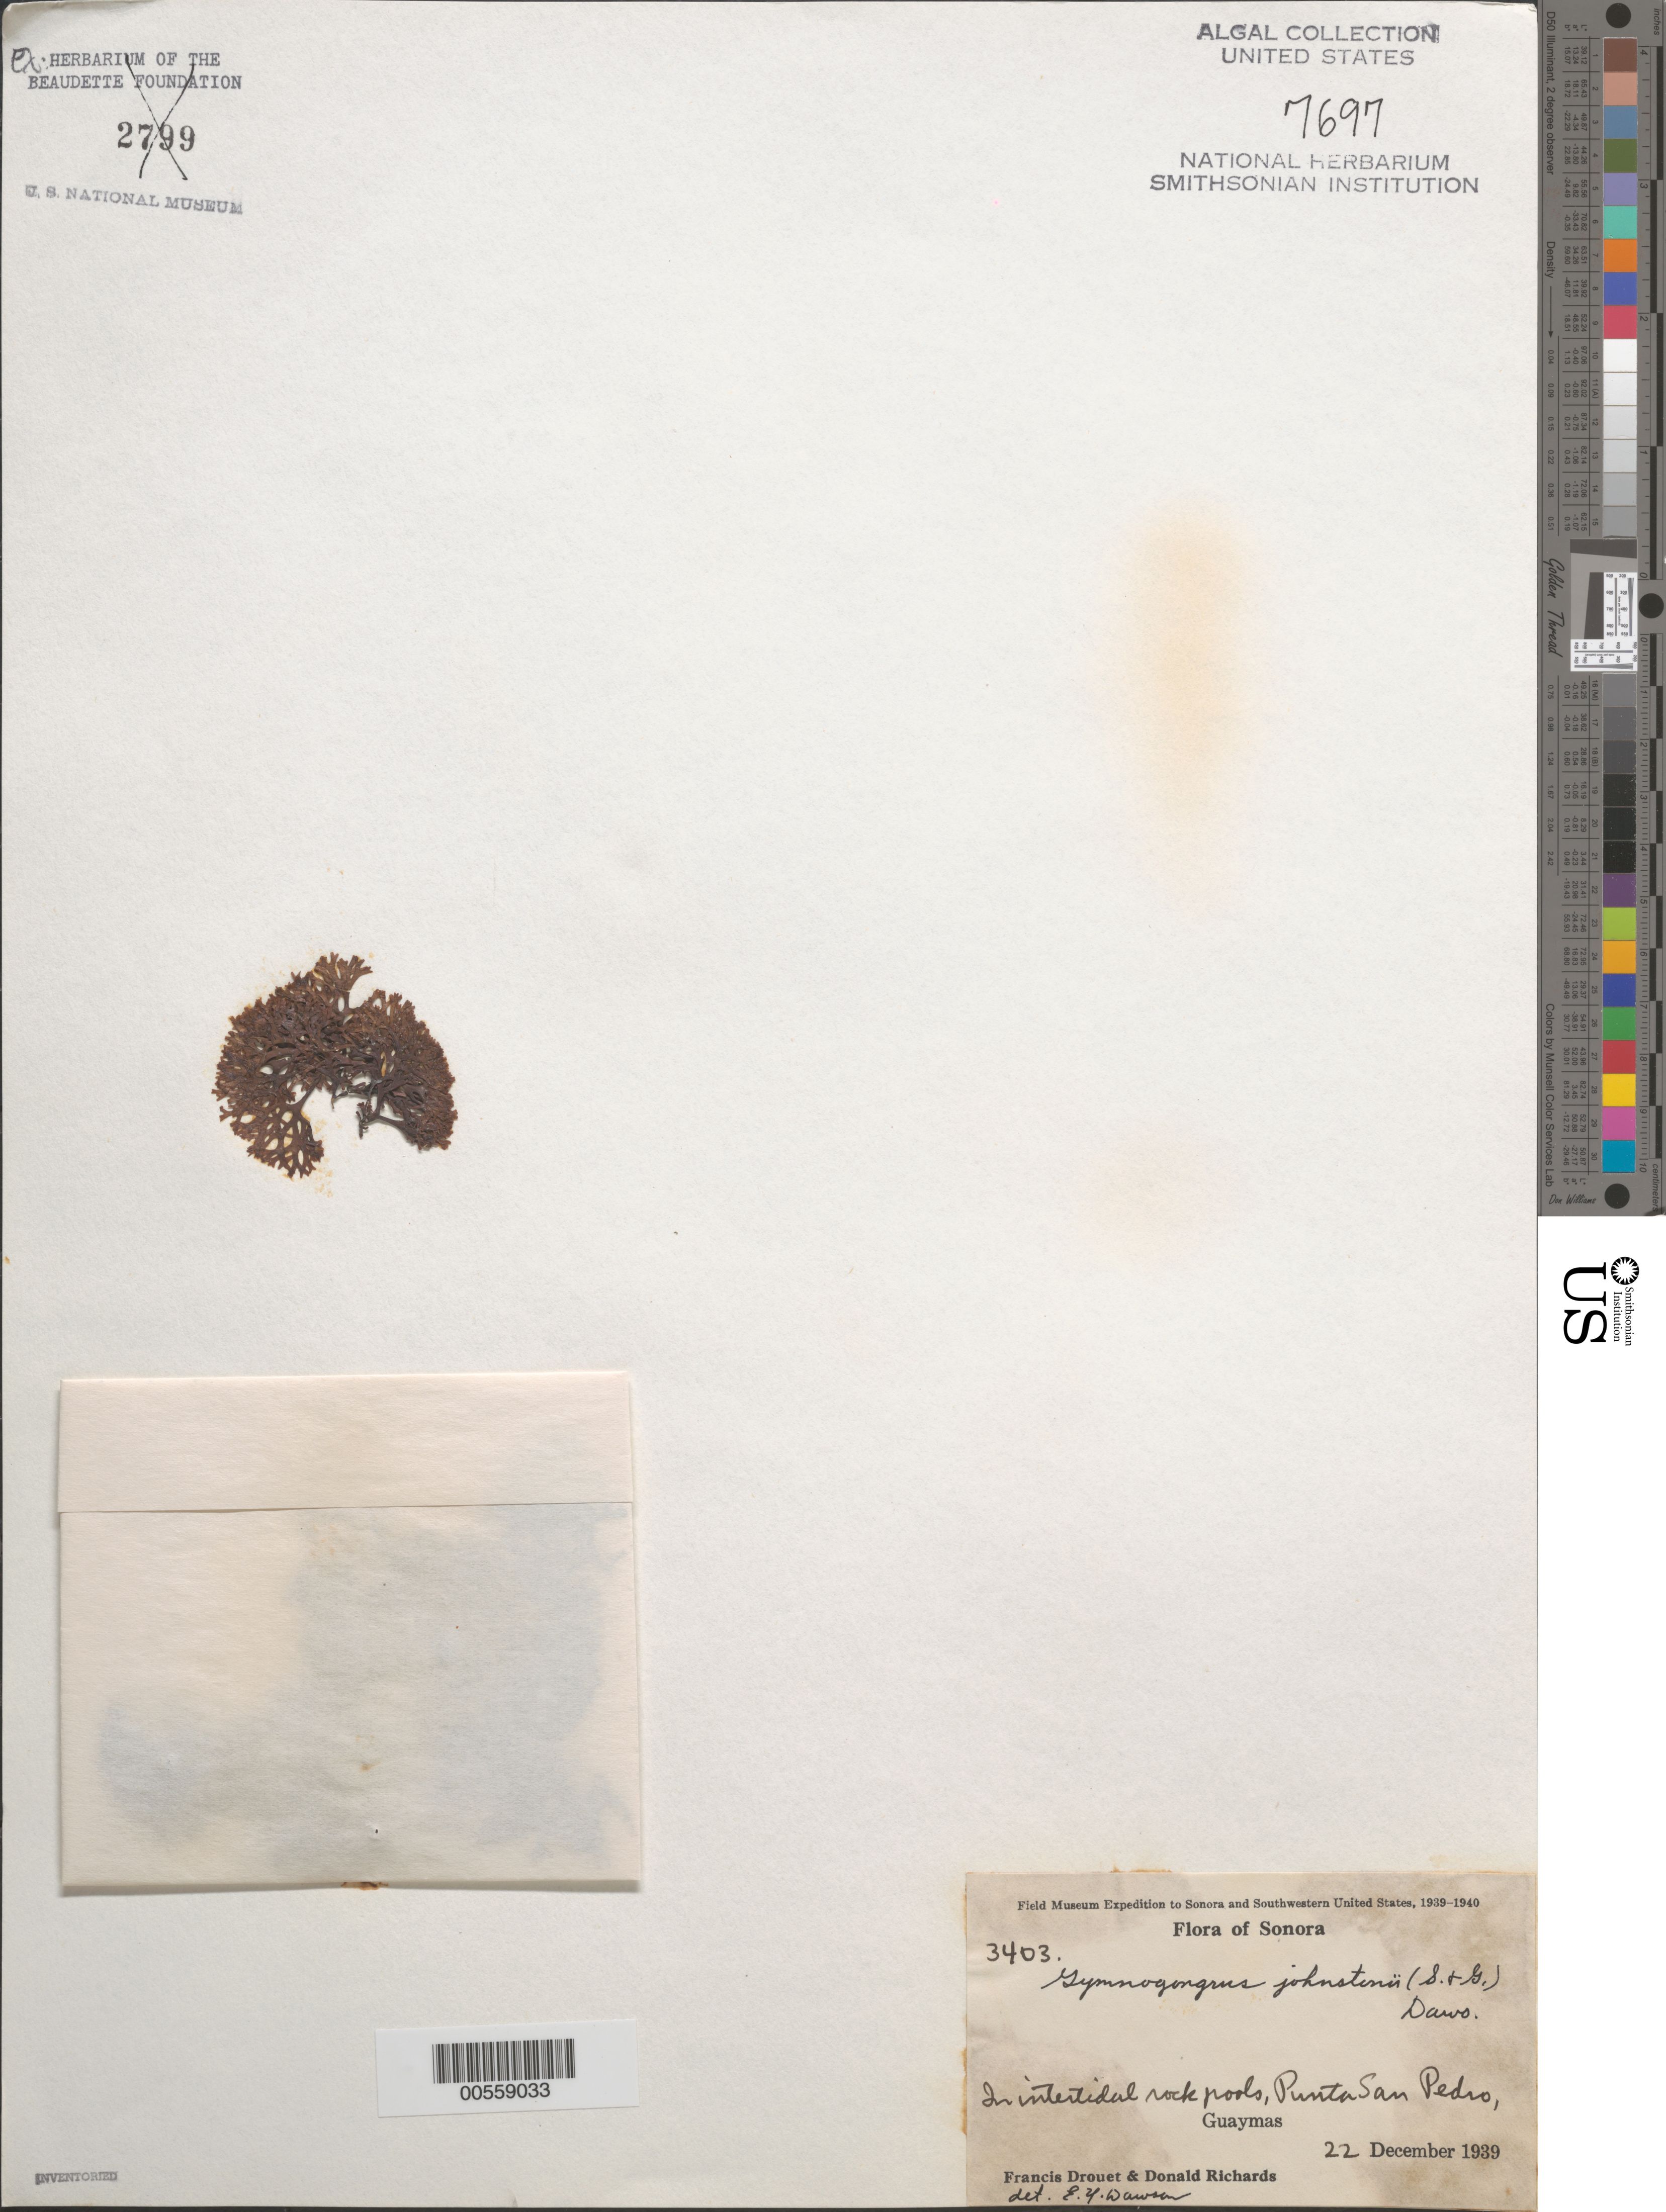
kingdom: Plantae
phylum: Rhodophyta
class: Florideophyceae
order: Gigartinales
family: Phyllophoraceae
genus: Gymnogongrus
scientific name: Gymnogongrus johnstonii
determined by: Dawson, E. Y.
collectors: F. E. Drouet & D. Richards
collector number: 3403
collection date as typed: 22 Dec 1939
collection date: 1939-12-22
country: Mexico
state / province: Sonora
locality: Punta San Pedro, Guaymas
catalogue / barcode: US 7697